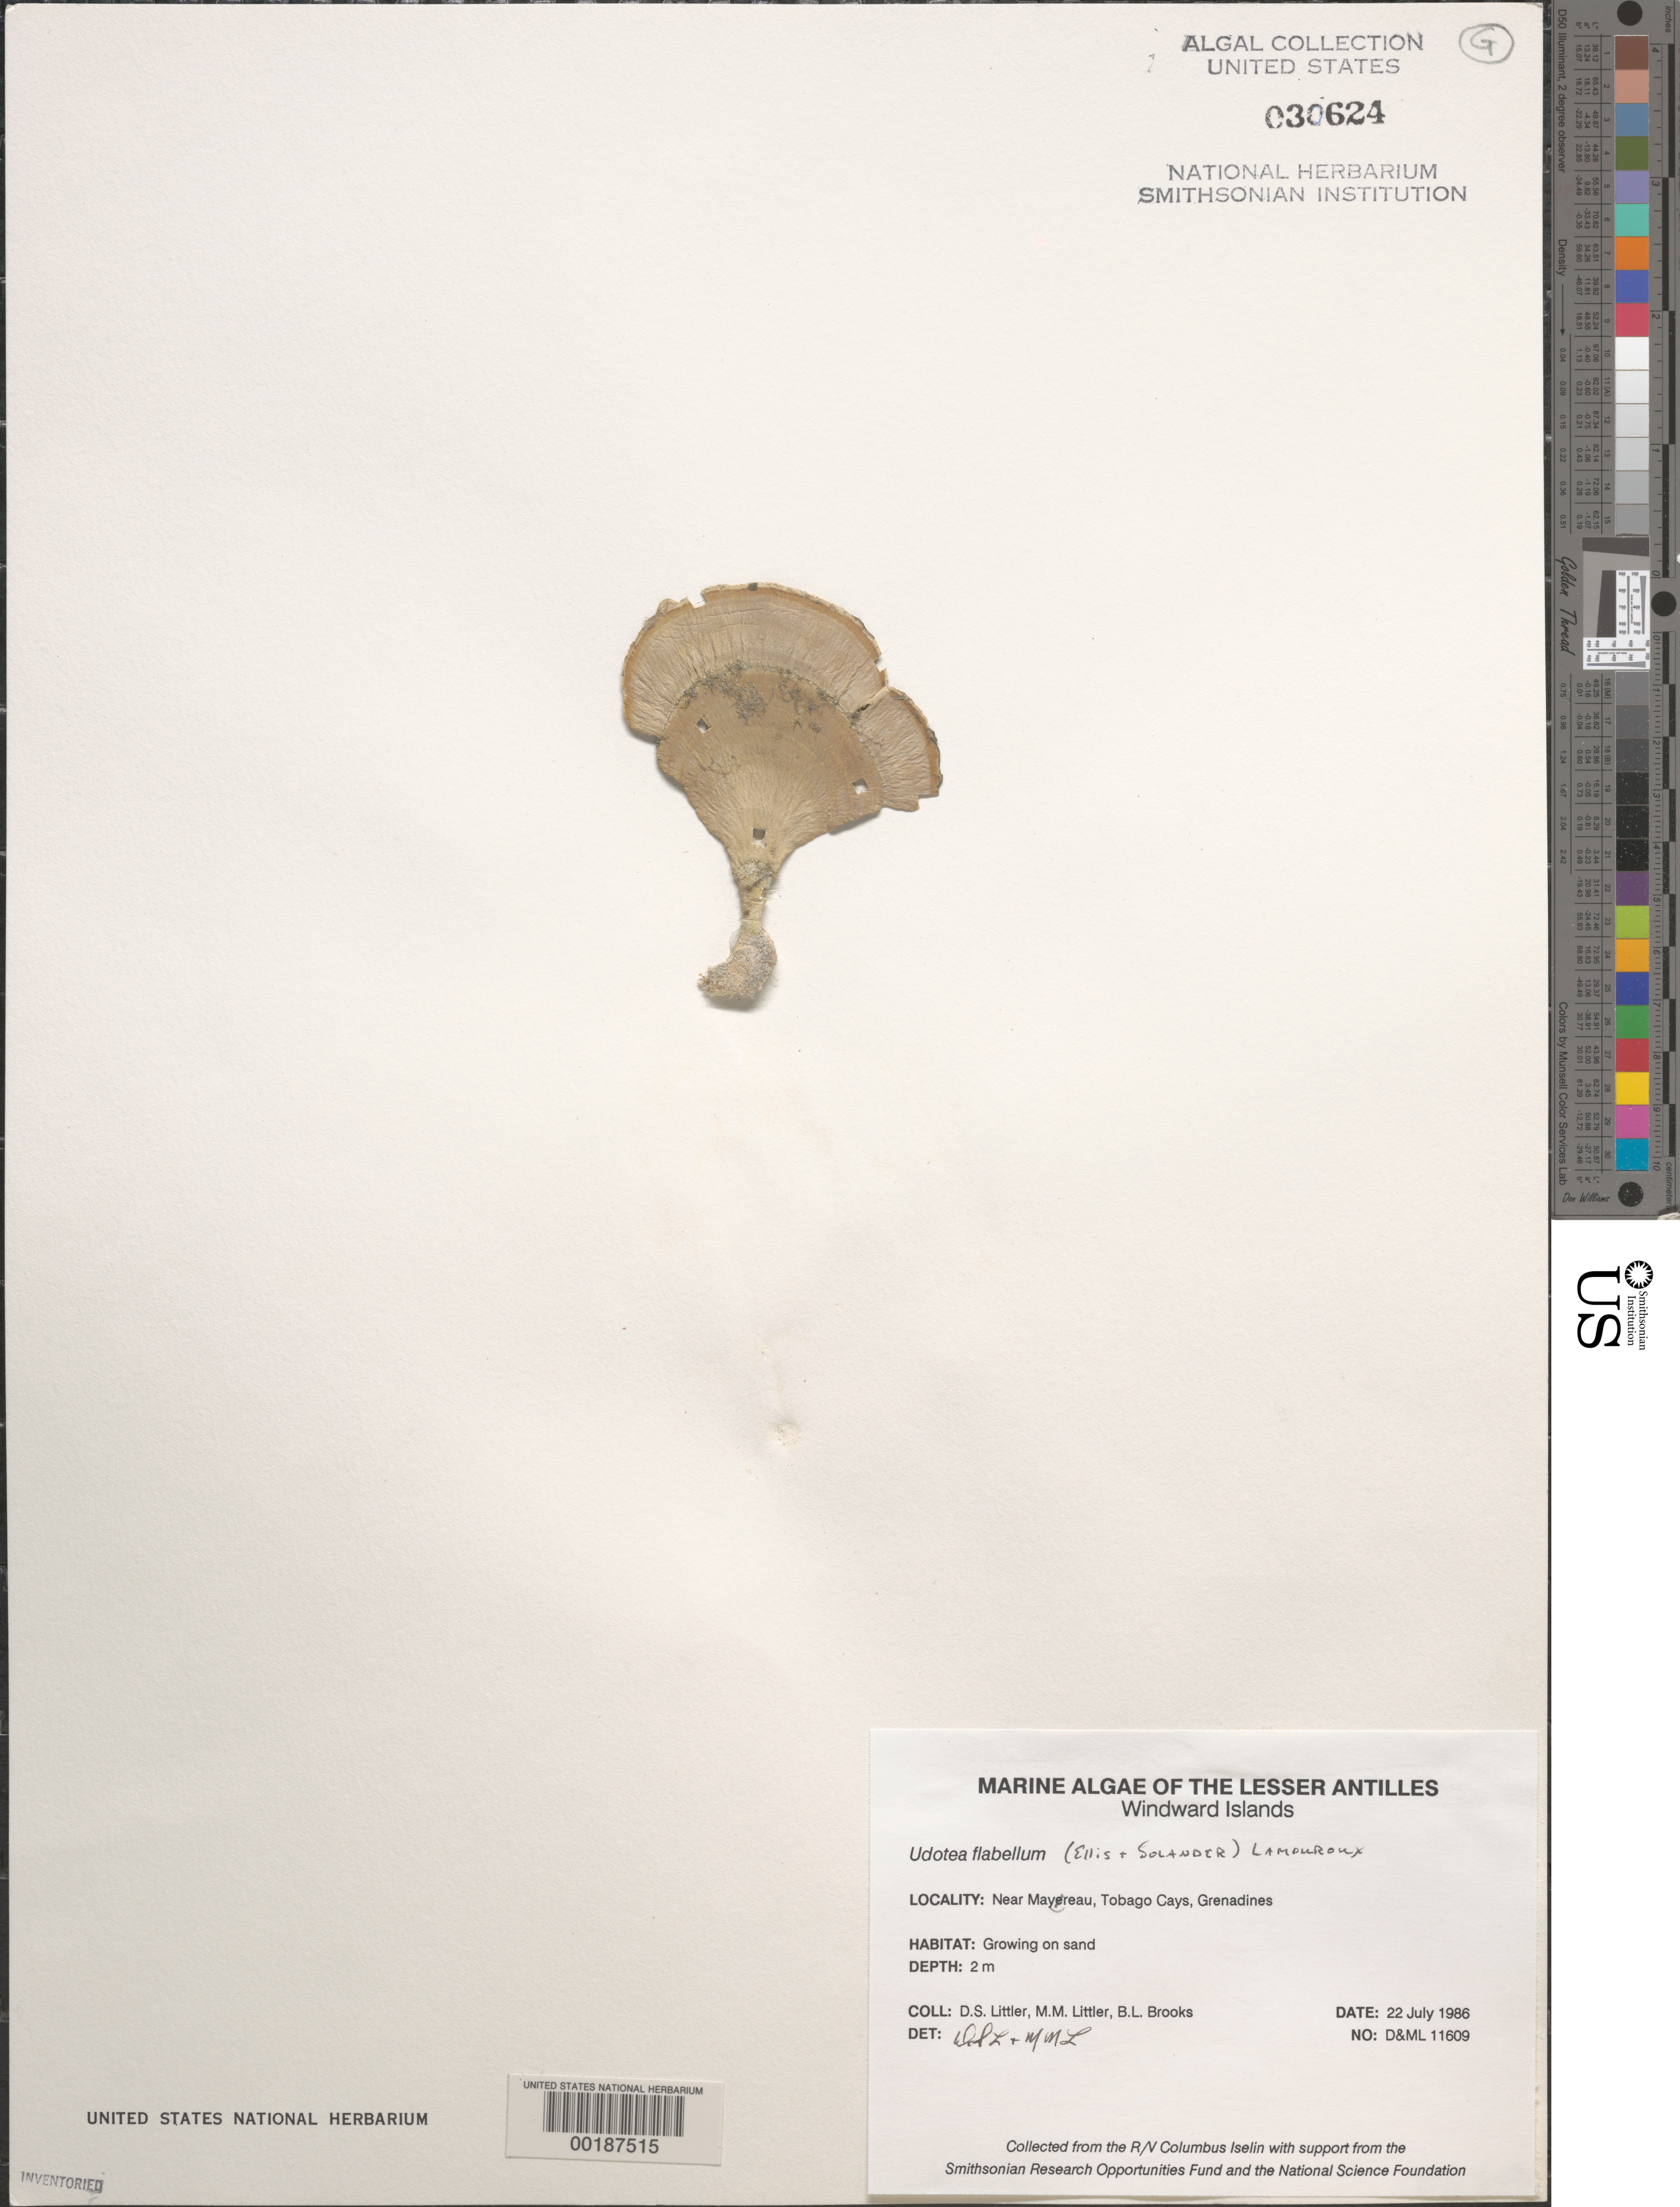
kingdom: Plantae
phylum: Chlorophyta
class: Ulvophyceae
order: Bryopsidales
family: Udoteaceae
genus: Udotea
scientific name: Udotea flabellum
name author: (J. Ellis & Sol.) M. Howe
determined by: Littler, D. S.; Littler, M. M.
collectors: D. S. Littler, M. M. Littler & B. Brooks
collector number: D&ML 11609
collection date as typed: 22 Jul 1986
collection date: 1986-07-22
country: St. Vincent - Grenadines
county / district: Grenadines Parish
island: Mayreau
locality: Near Mayreau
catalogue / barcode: US 30624